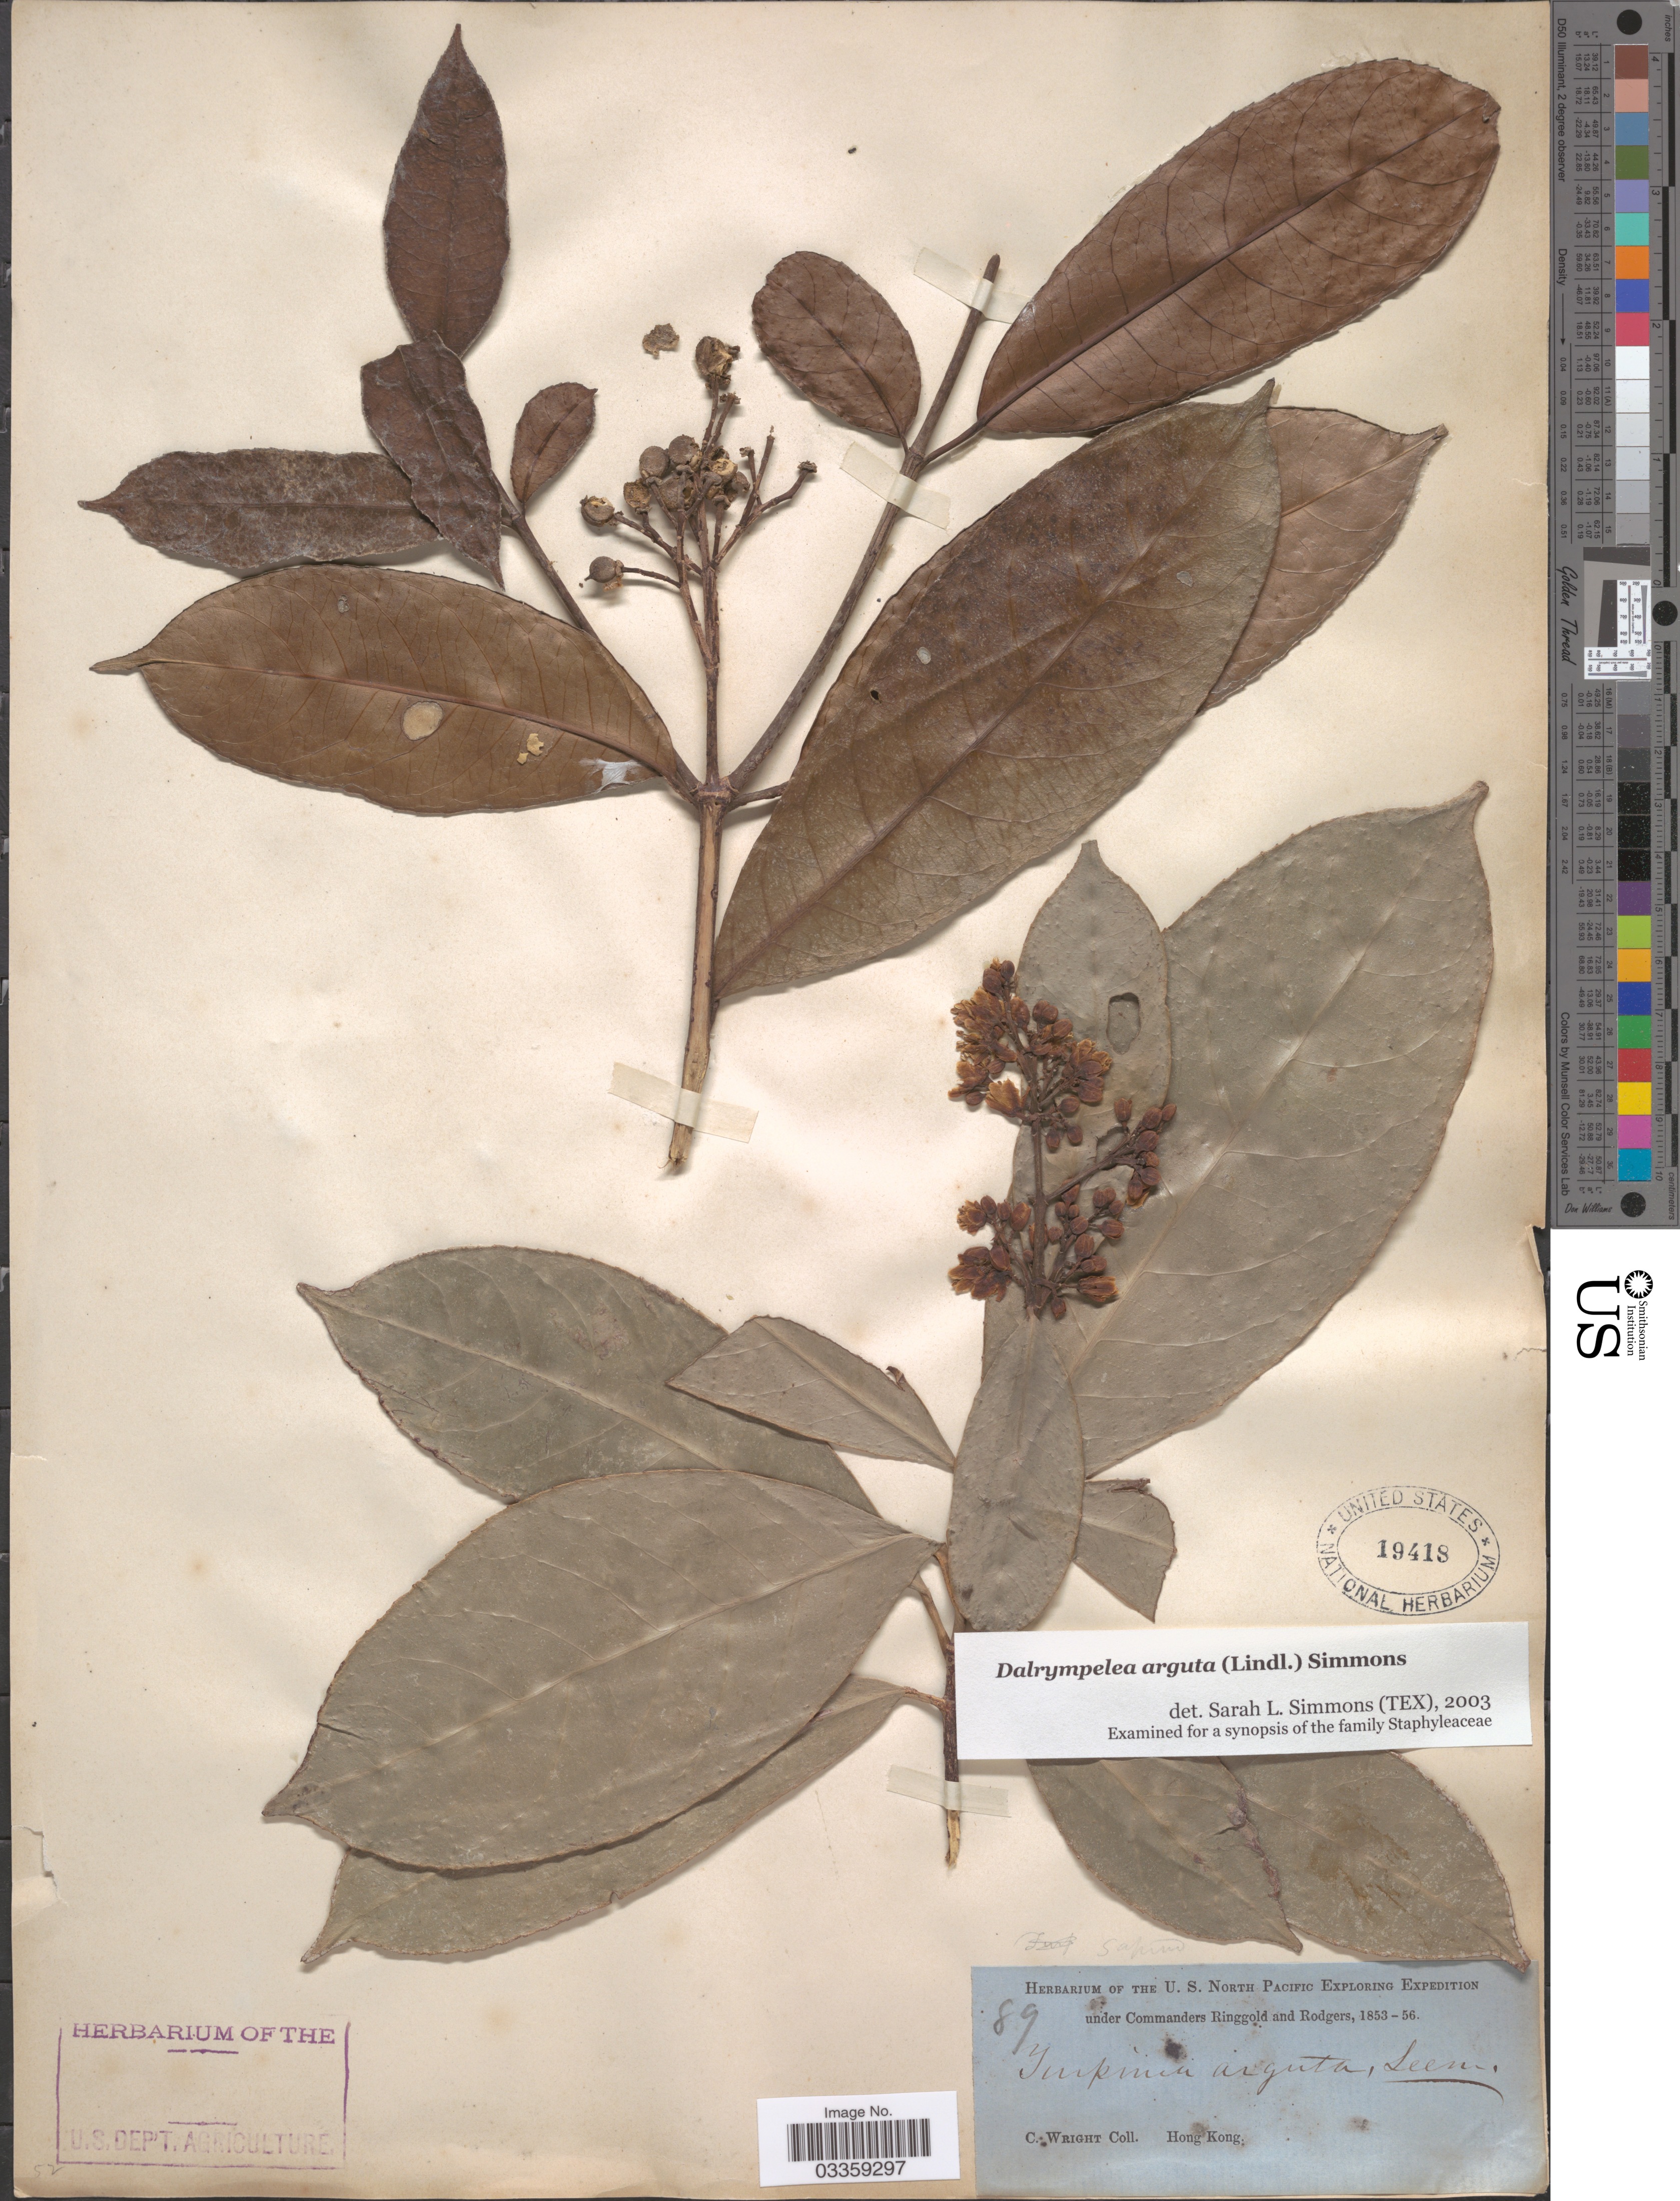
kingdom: Plantae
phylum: Tracheophyta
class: Magnoliopsida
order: Crossosomatales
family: Staphyleaceae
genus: Turpinia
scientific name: Turpinia arguta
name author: (Lindl.) Seem.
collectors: C. Wright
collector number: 89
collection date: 1853/1856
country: China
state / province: Hong Kong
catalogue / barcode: US 19418